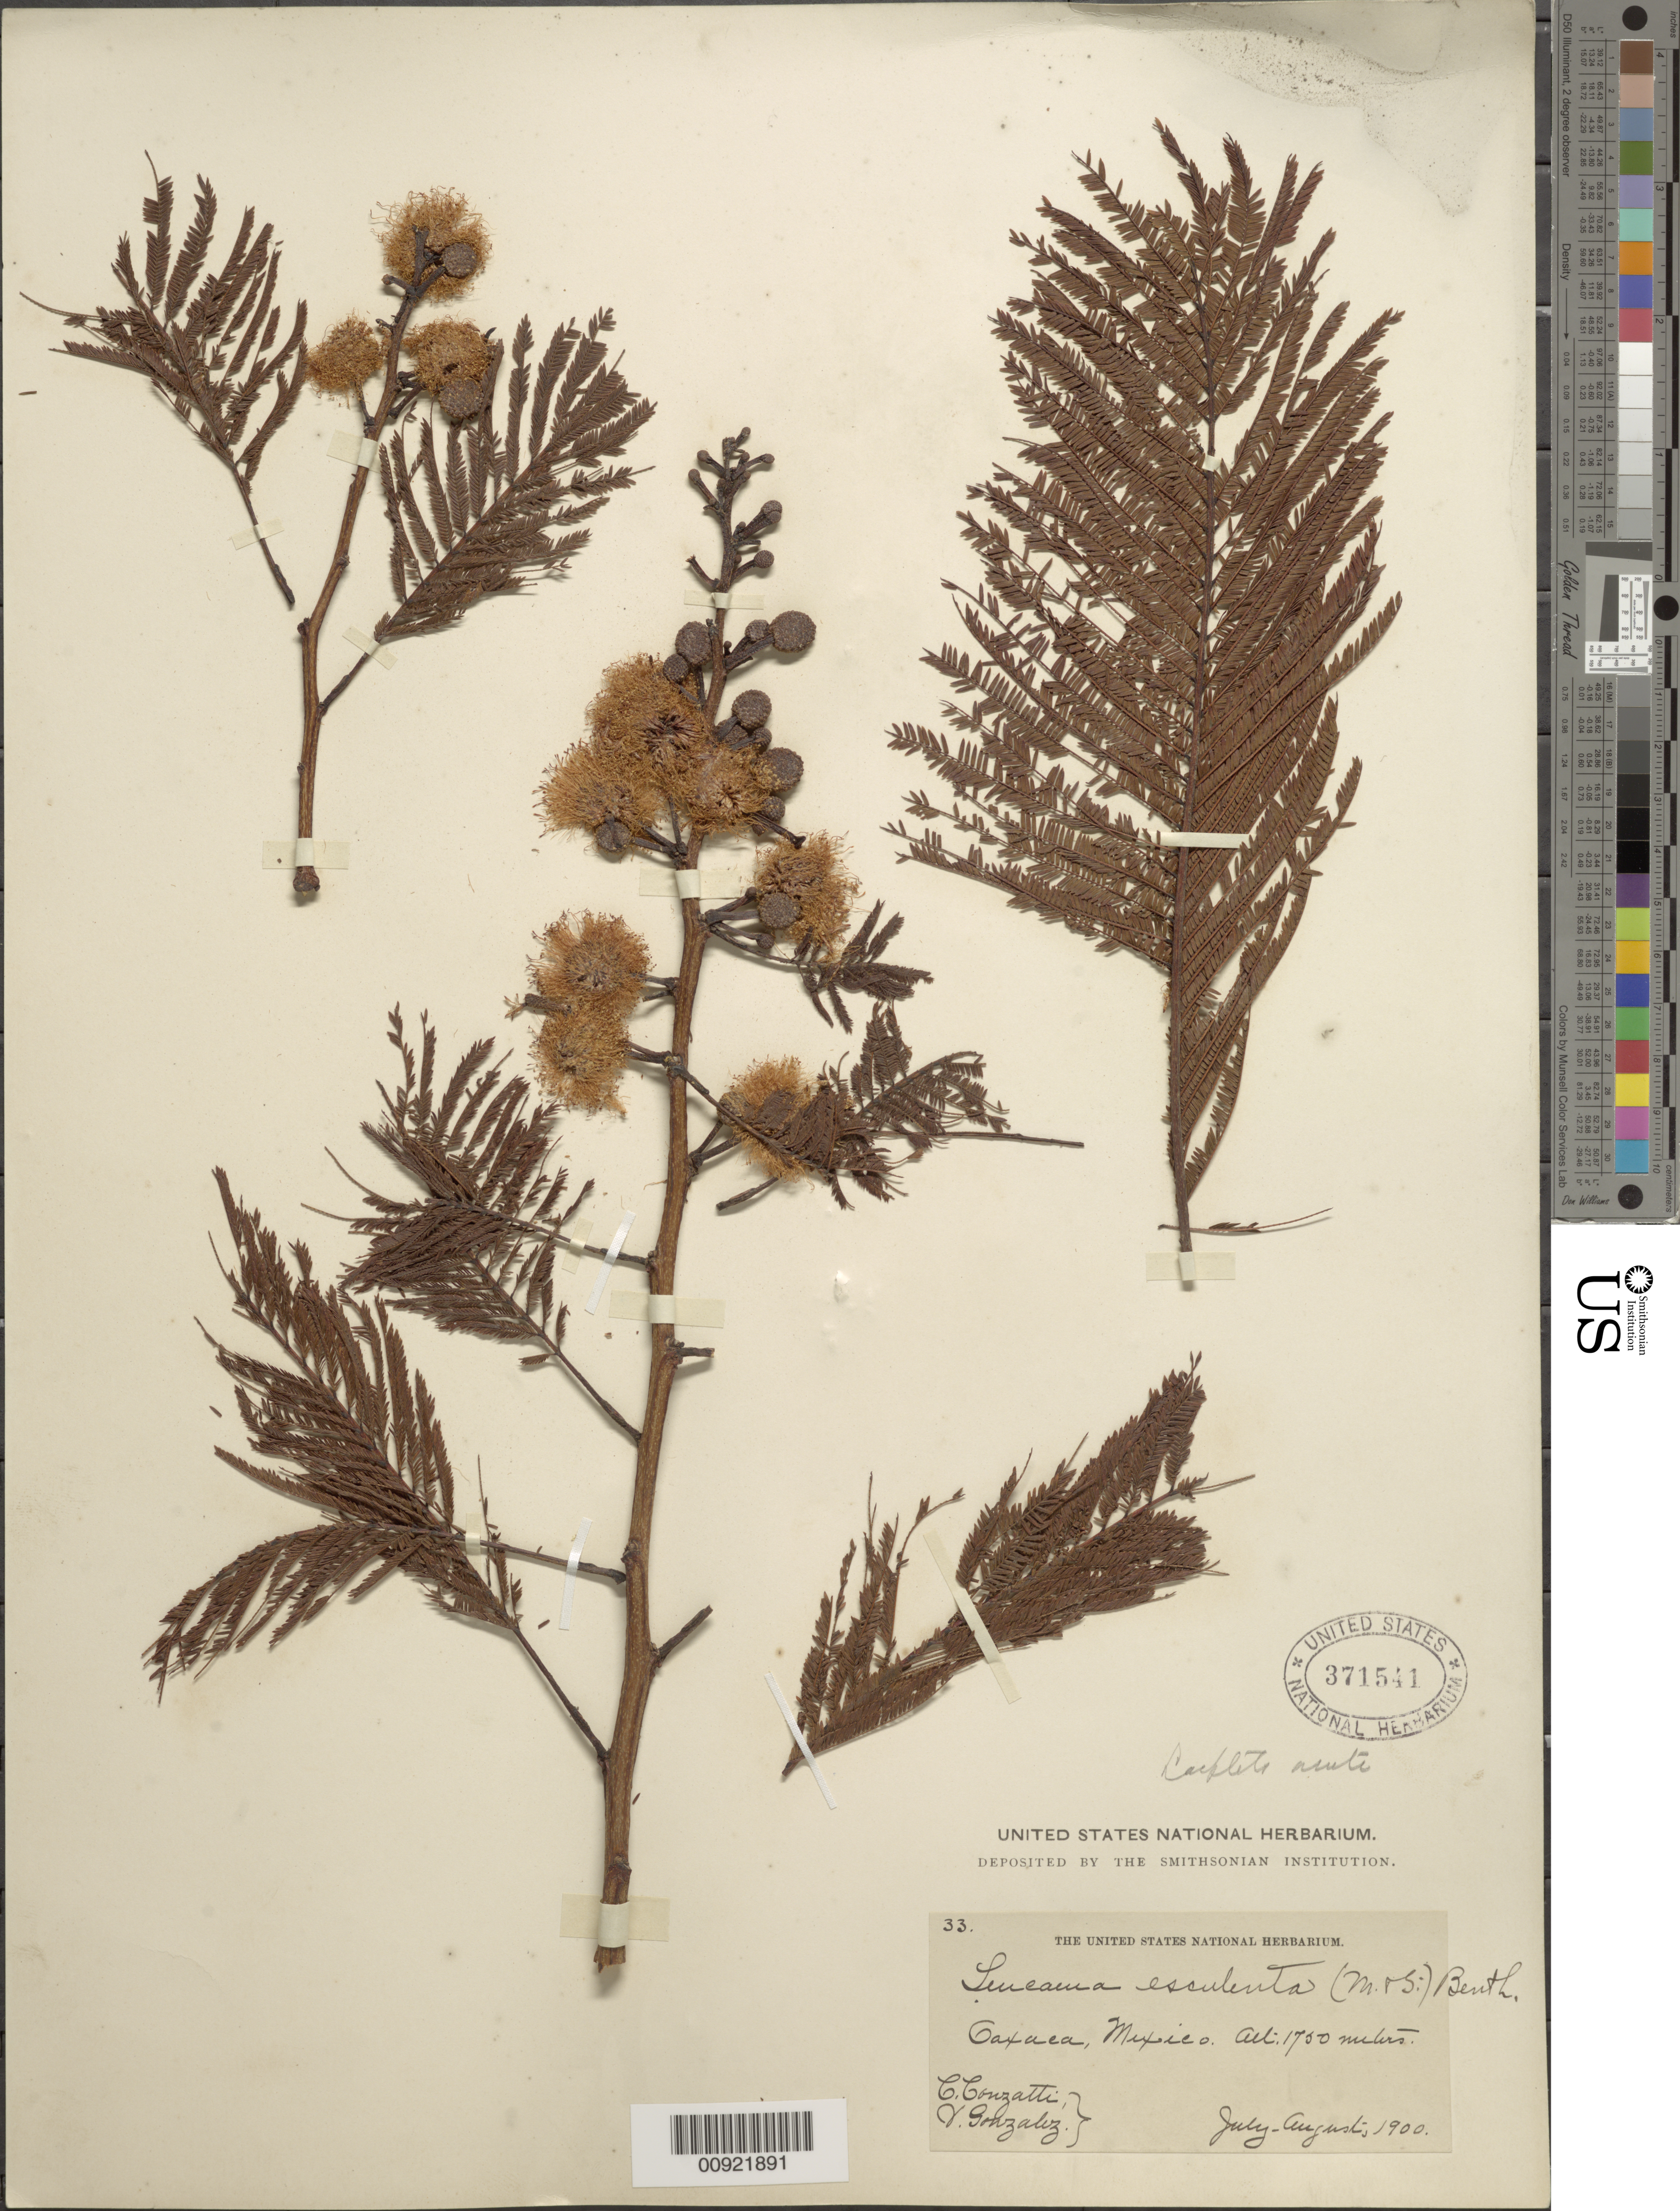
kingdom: Plantae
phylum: Tracheophyta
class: Magnoliopsida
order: Fabales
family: Fabaceae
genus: Leucaena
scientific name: Leucaena esculenta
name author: (Moc. & Sessé ex DC.) Benth.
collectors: C. Conzatti & V. Gonzalez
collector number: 33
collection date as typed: Jul 1900 to -- Aug 1900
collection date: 1900-07/1900-08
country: Mexico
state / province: Oaxaca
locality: Oaxaca.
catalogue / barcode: US 371541